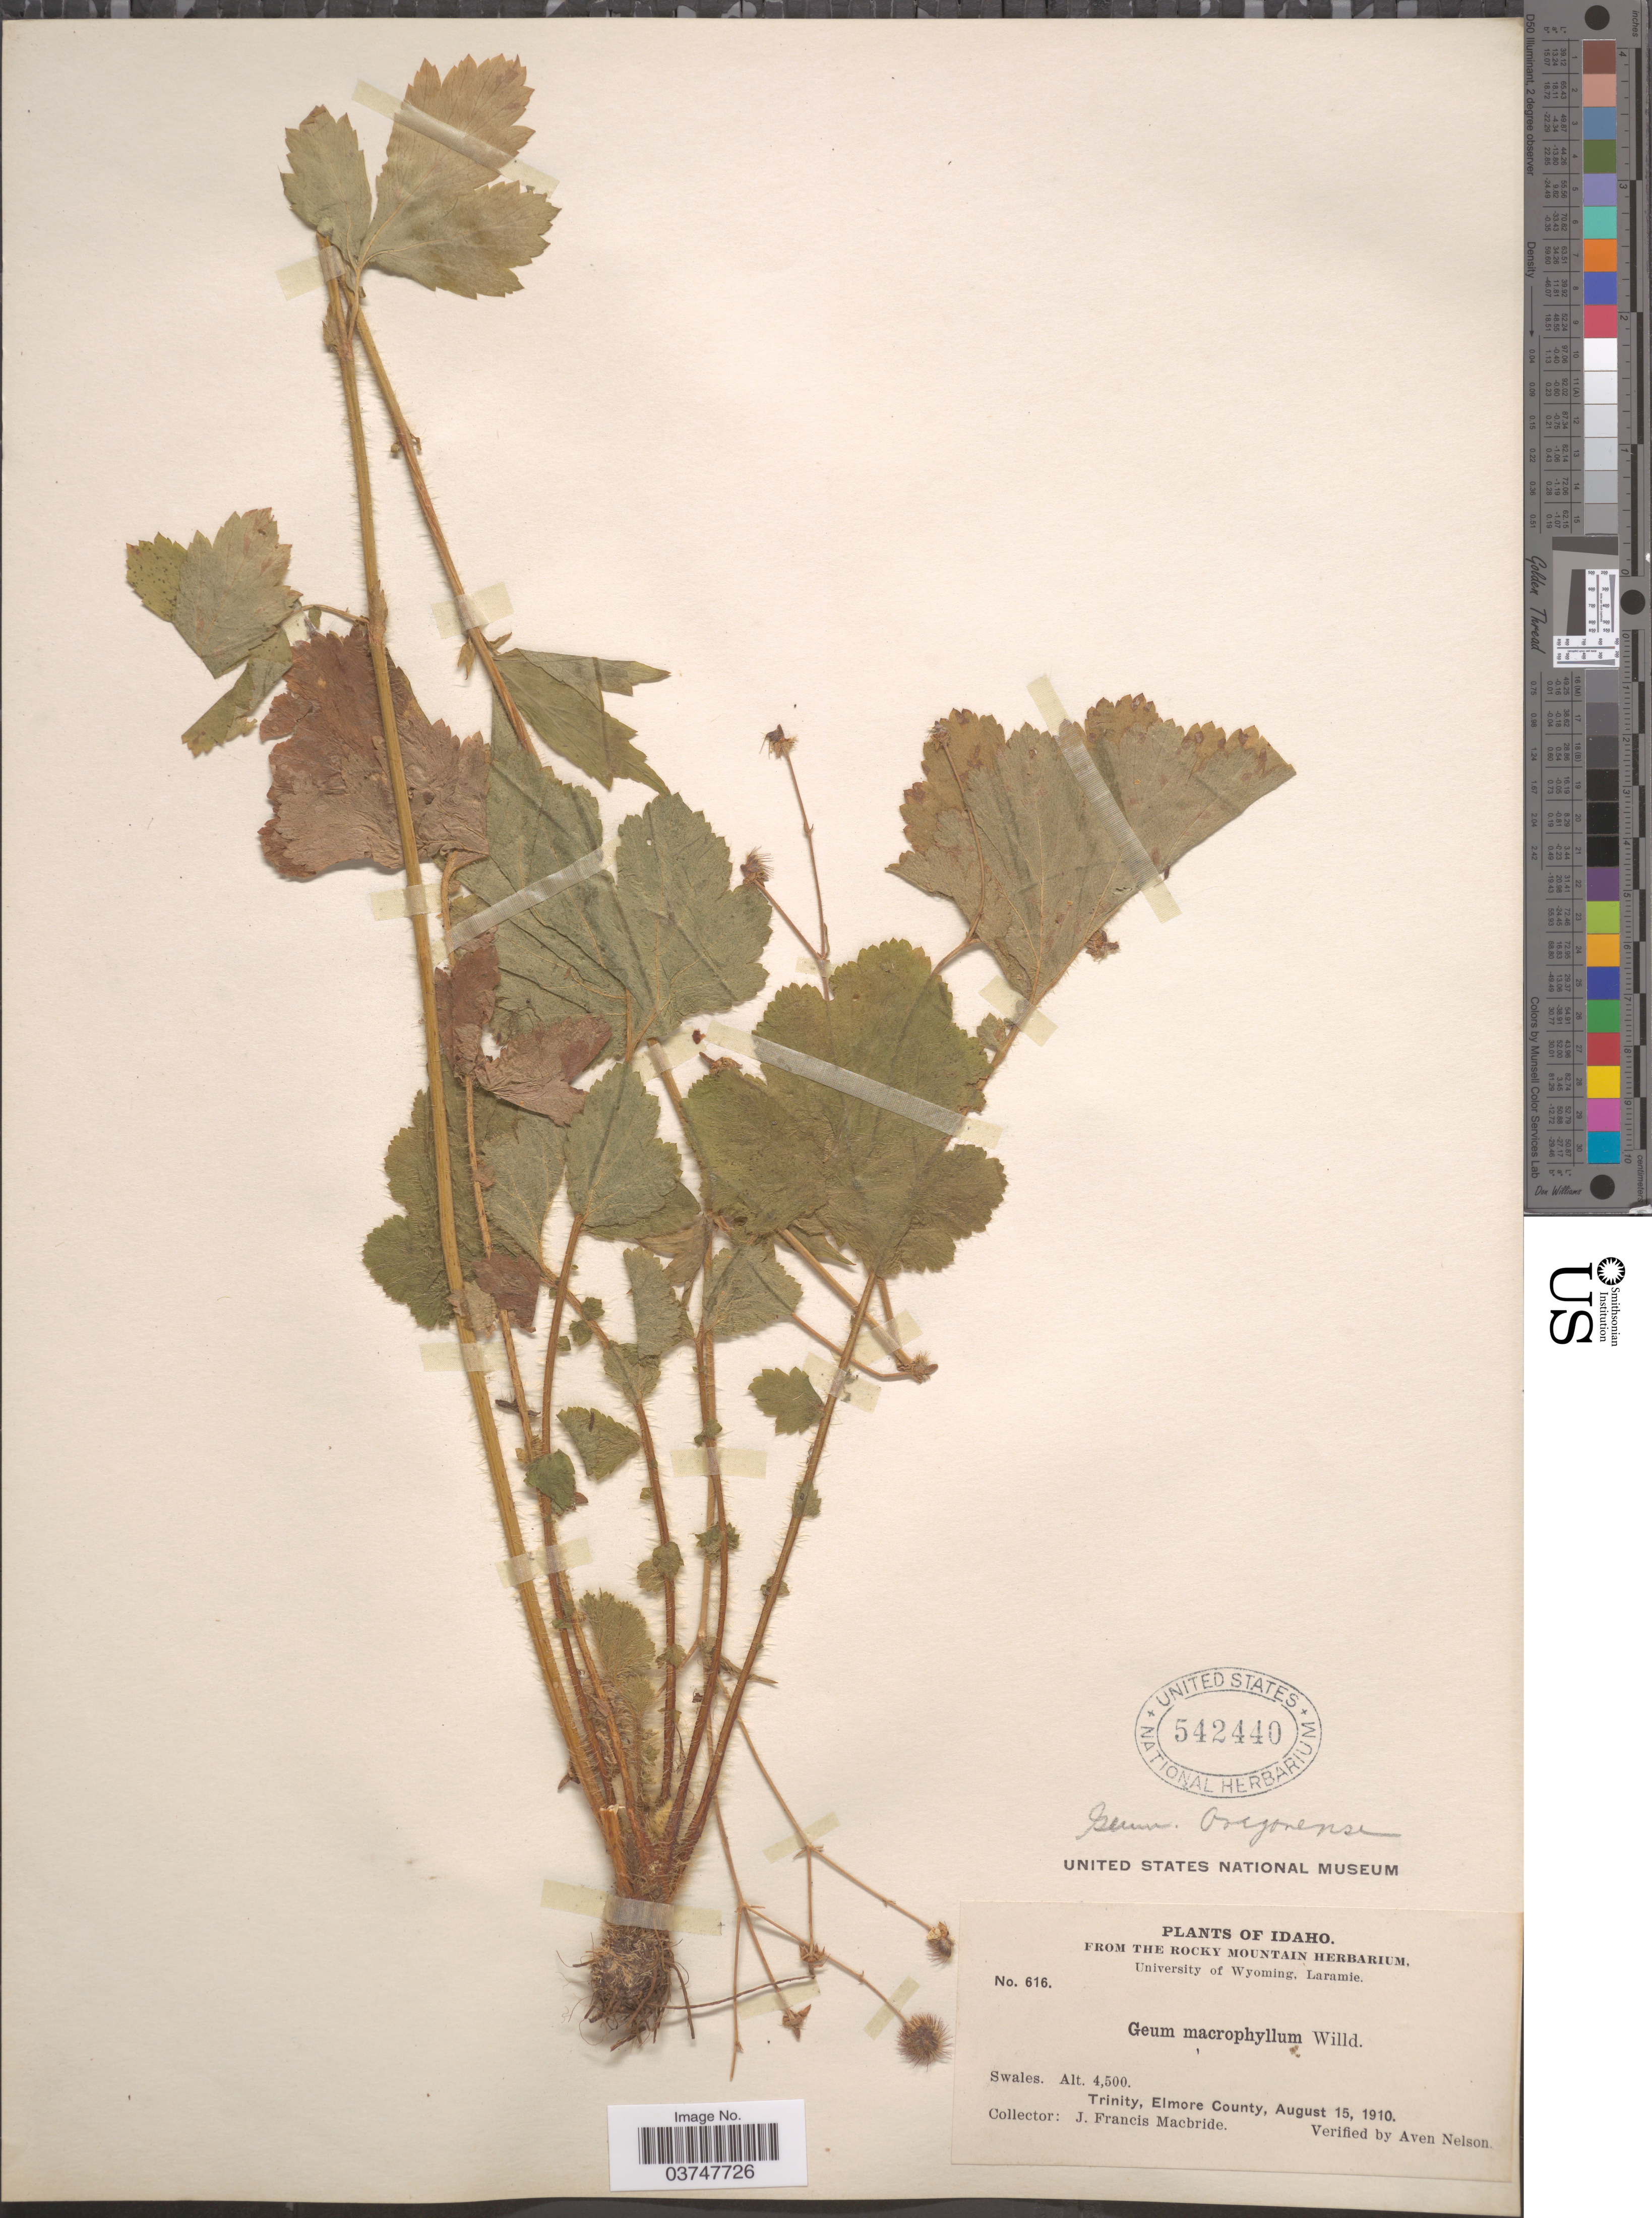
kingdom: Plantae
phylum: Tracheophyta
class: Magnoliopsida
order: Rosales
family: Rosaceae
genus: Geum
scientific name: Geum oregonense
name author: Rydb.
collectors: J. F. Macbride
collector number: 616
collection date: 1910-08-15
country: United States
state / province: Idaho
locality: Swales. Trinity, Elmore County.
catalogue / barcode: US 542440